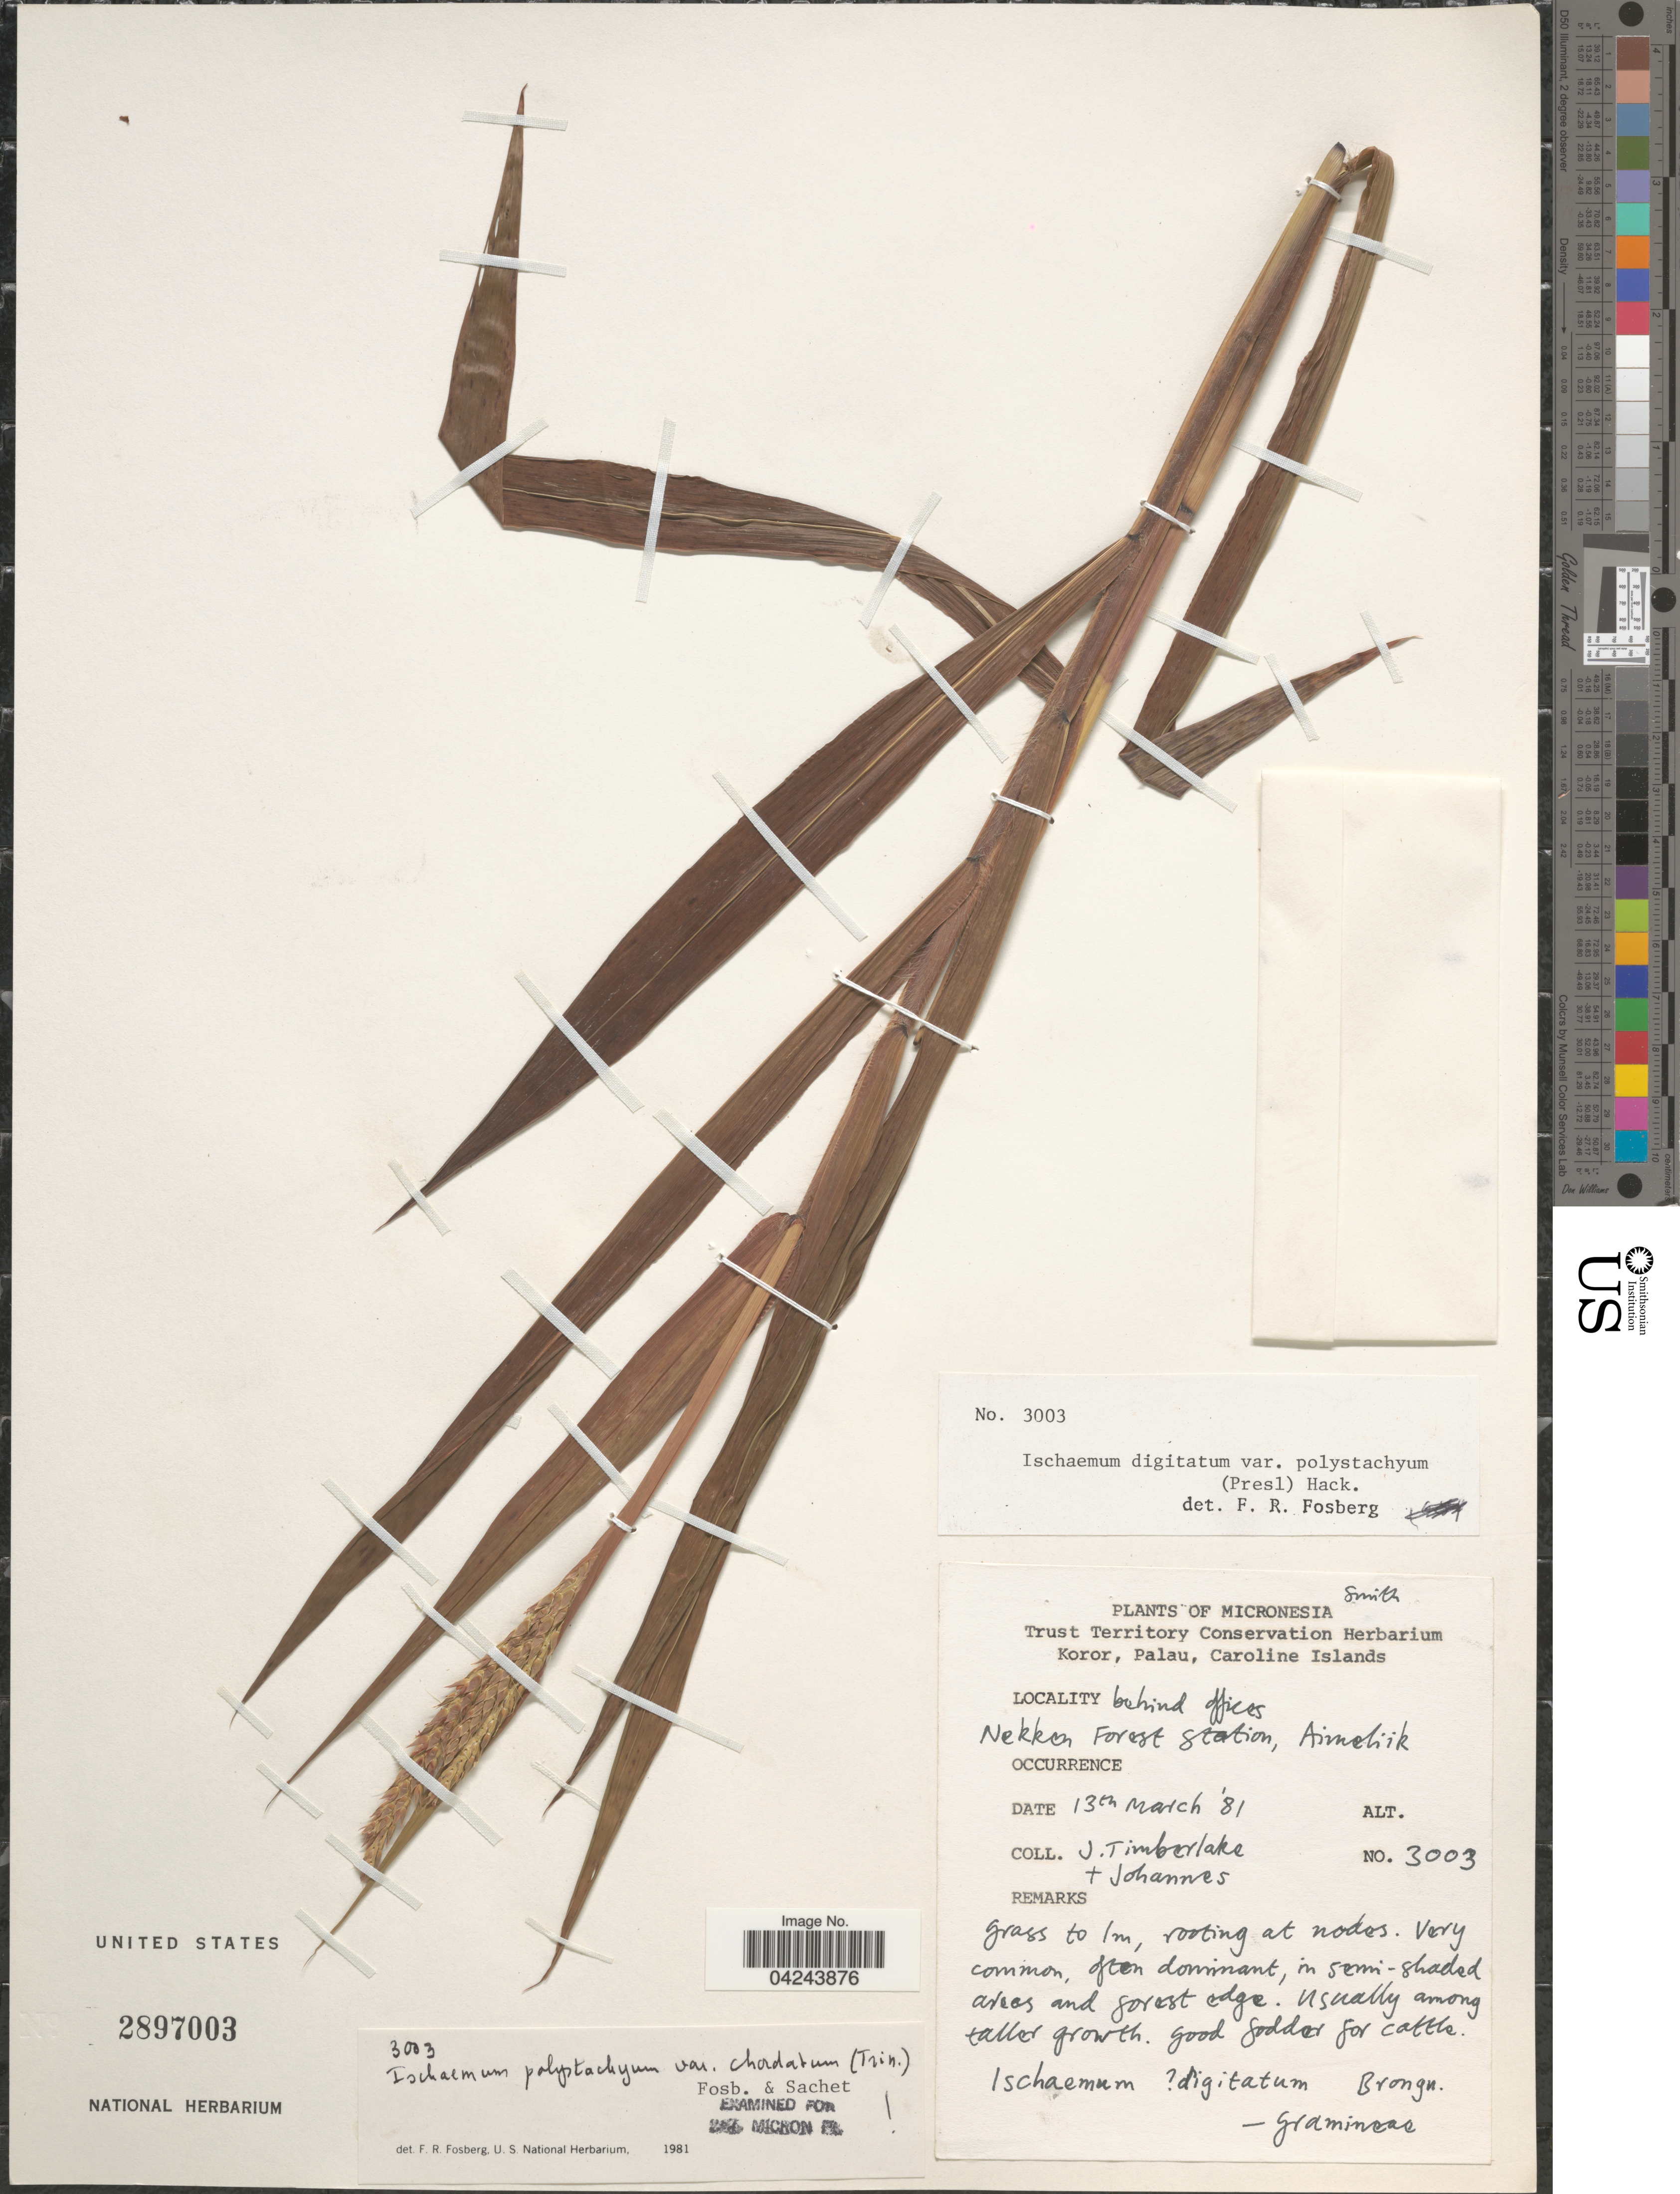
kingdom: Plantae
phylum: Tracheophyta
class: Liliopsida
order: Poales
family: Poaceae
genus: Ischaemum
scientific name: Ischaemum polystachyum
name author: J. Presl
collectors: J. Timberlake & -. Johannes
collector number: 3003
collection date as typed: Transcribed d/m/y: 13/3/81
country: Palau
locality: Micronesia. Koror, Palau, Caroline Islands. Nekken Forest Station, Aimeliik.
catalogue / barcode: US 2897003